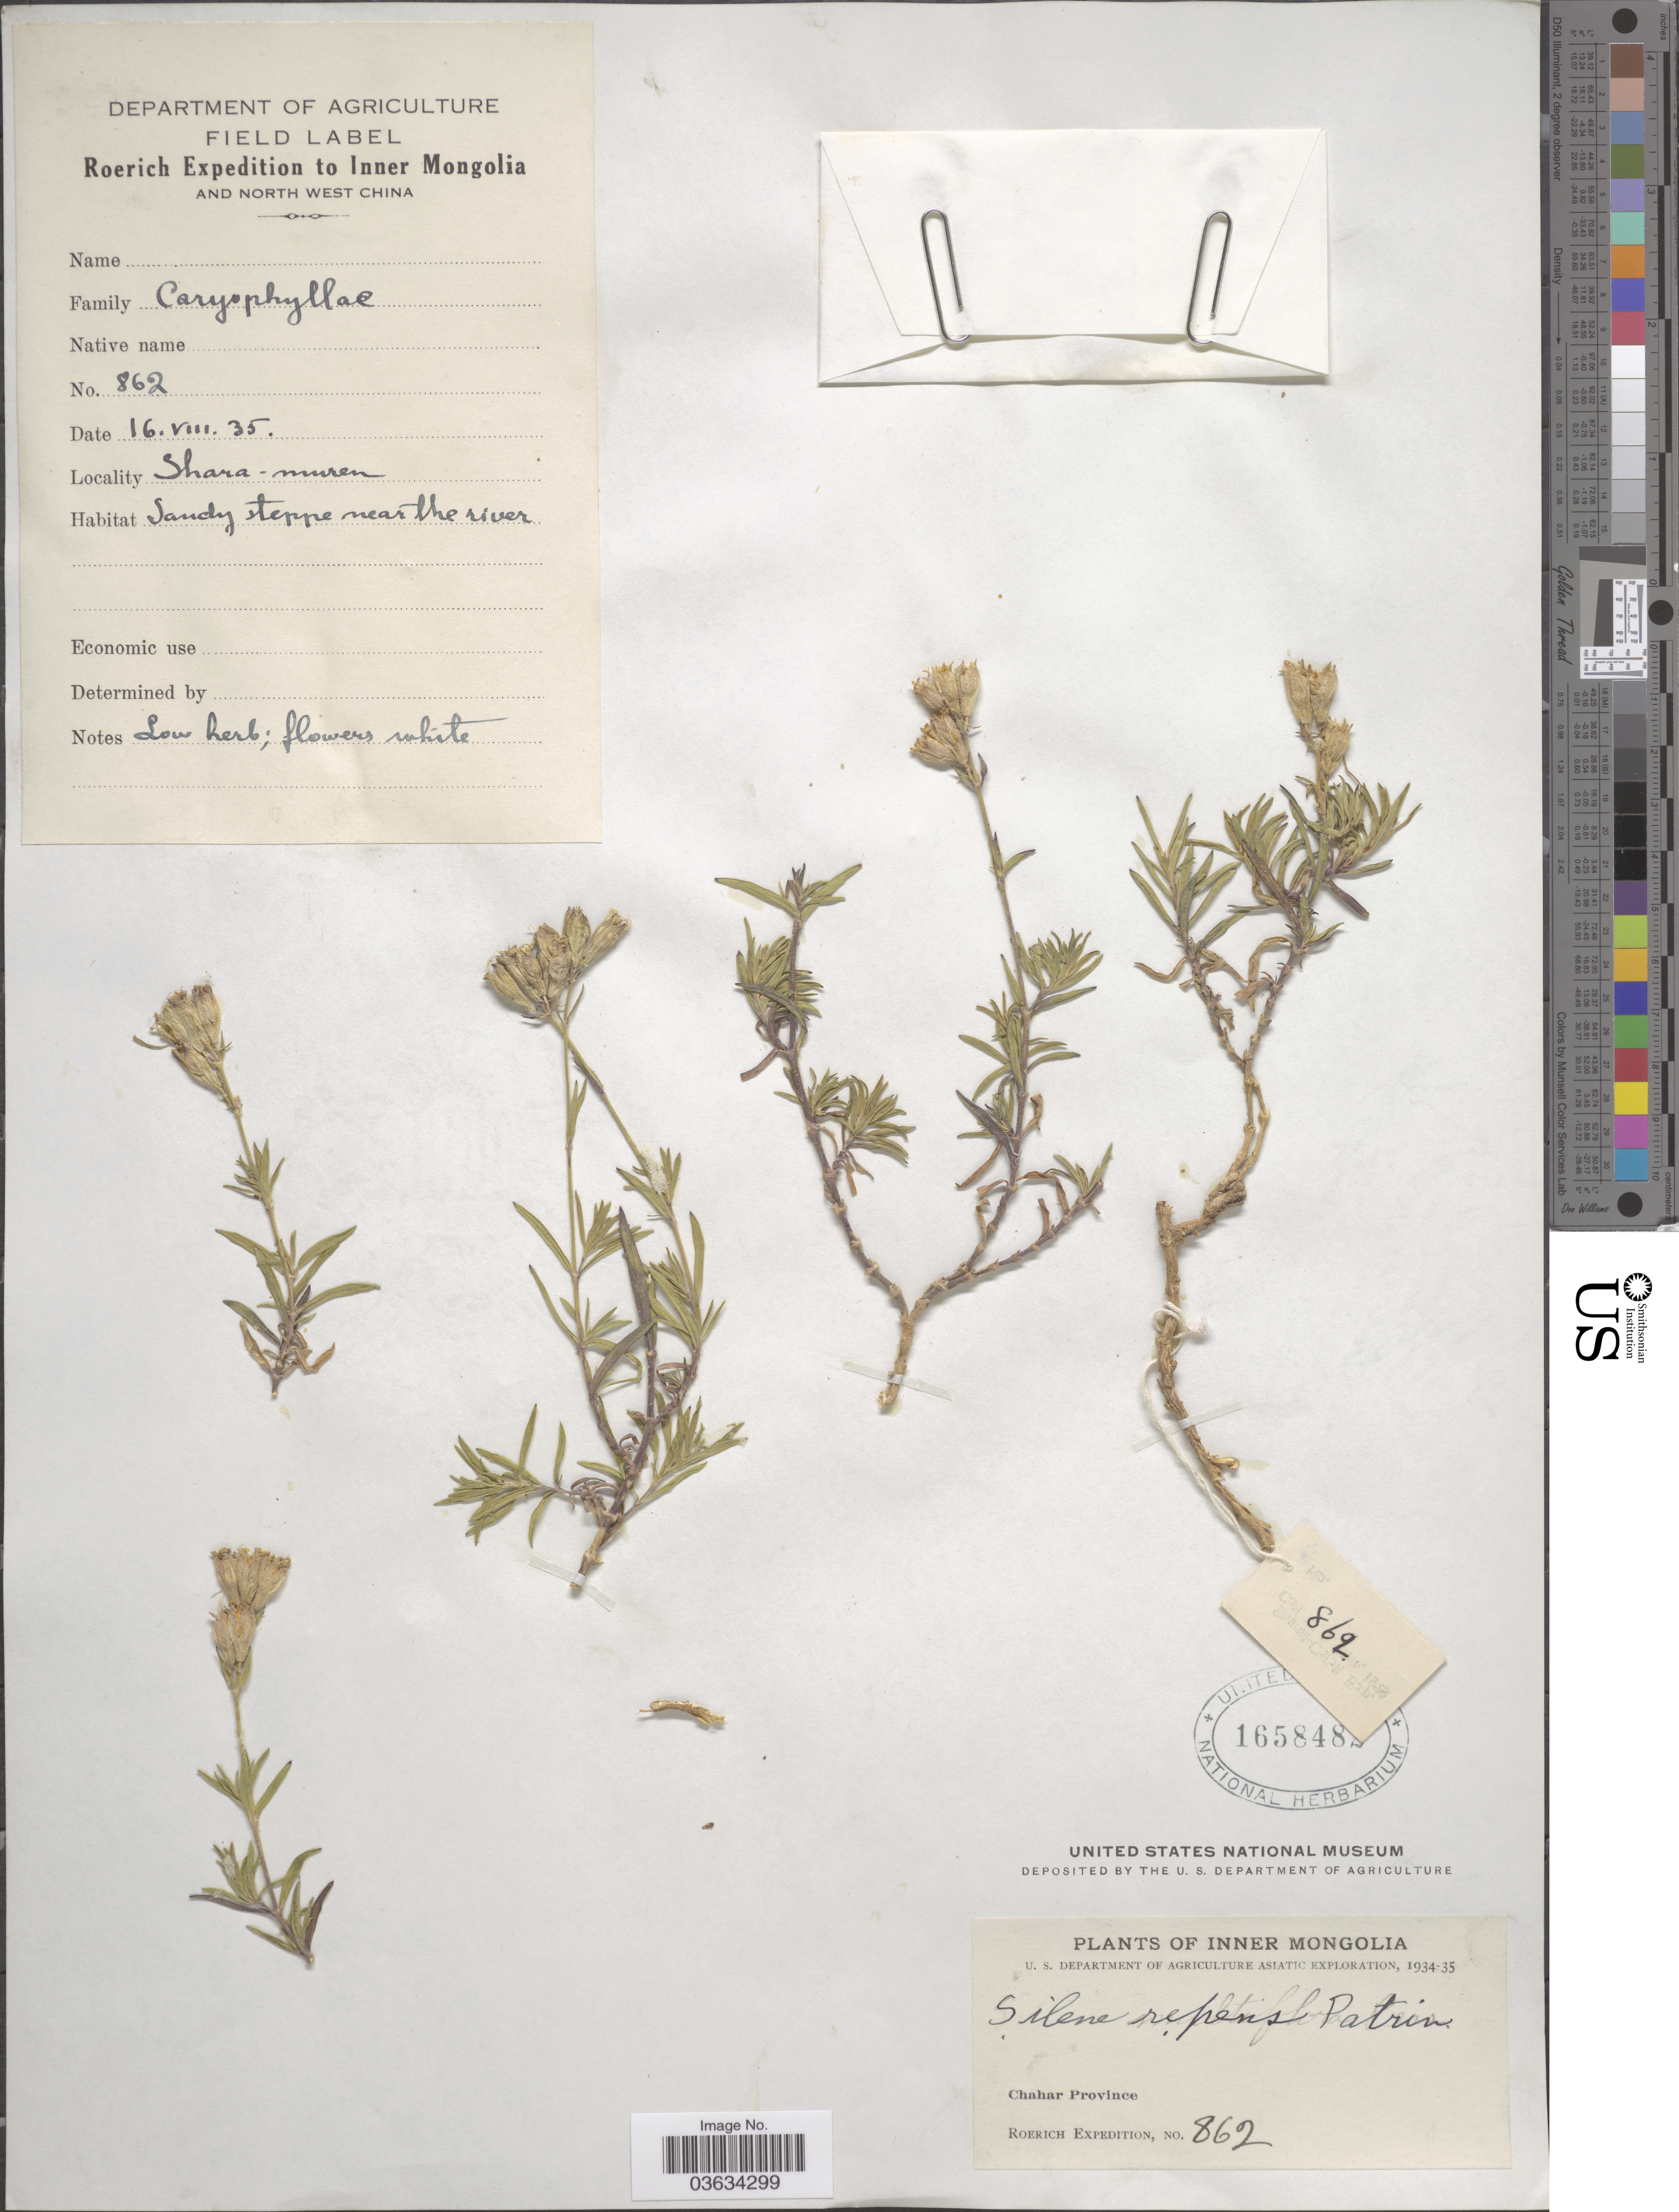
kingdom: Plantae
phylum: Tracheophyta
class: Magnoliopsida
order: Caryophyllales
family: Caryophyllaceae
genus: Silene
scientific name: Silene repens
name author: Patrin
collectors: Roerich Expedition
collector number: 862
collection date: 1935-08-16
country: China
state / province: Nei Monggol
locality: Inner Mongolia. Chahar Province. To Inner Mongolia and north west China. Shara-muren.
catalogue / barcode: US 1658482